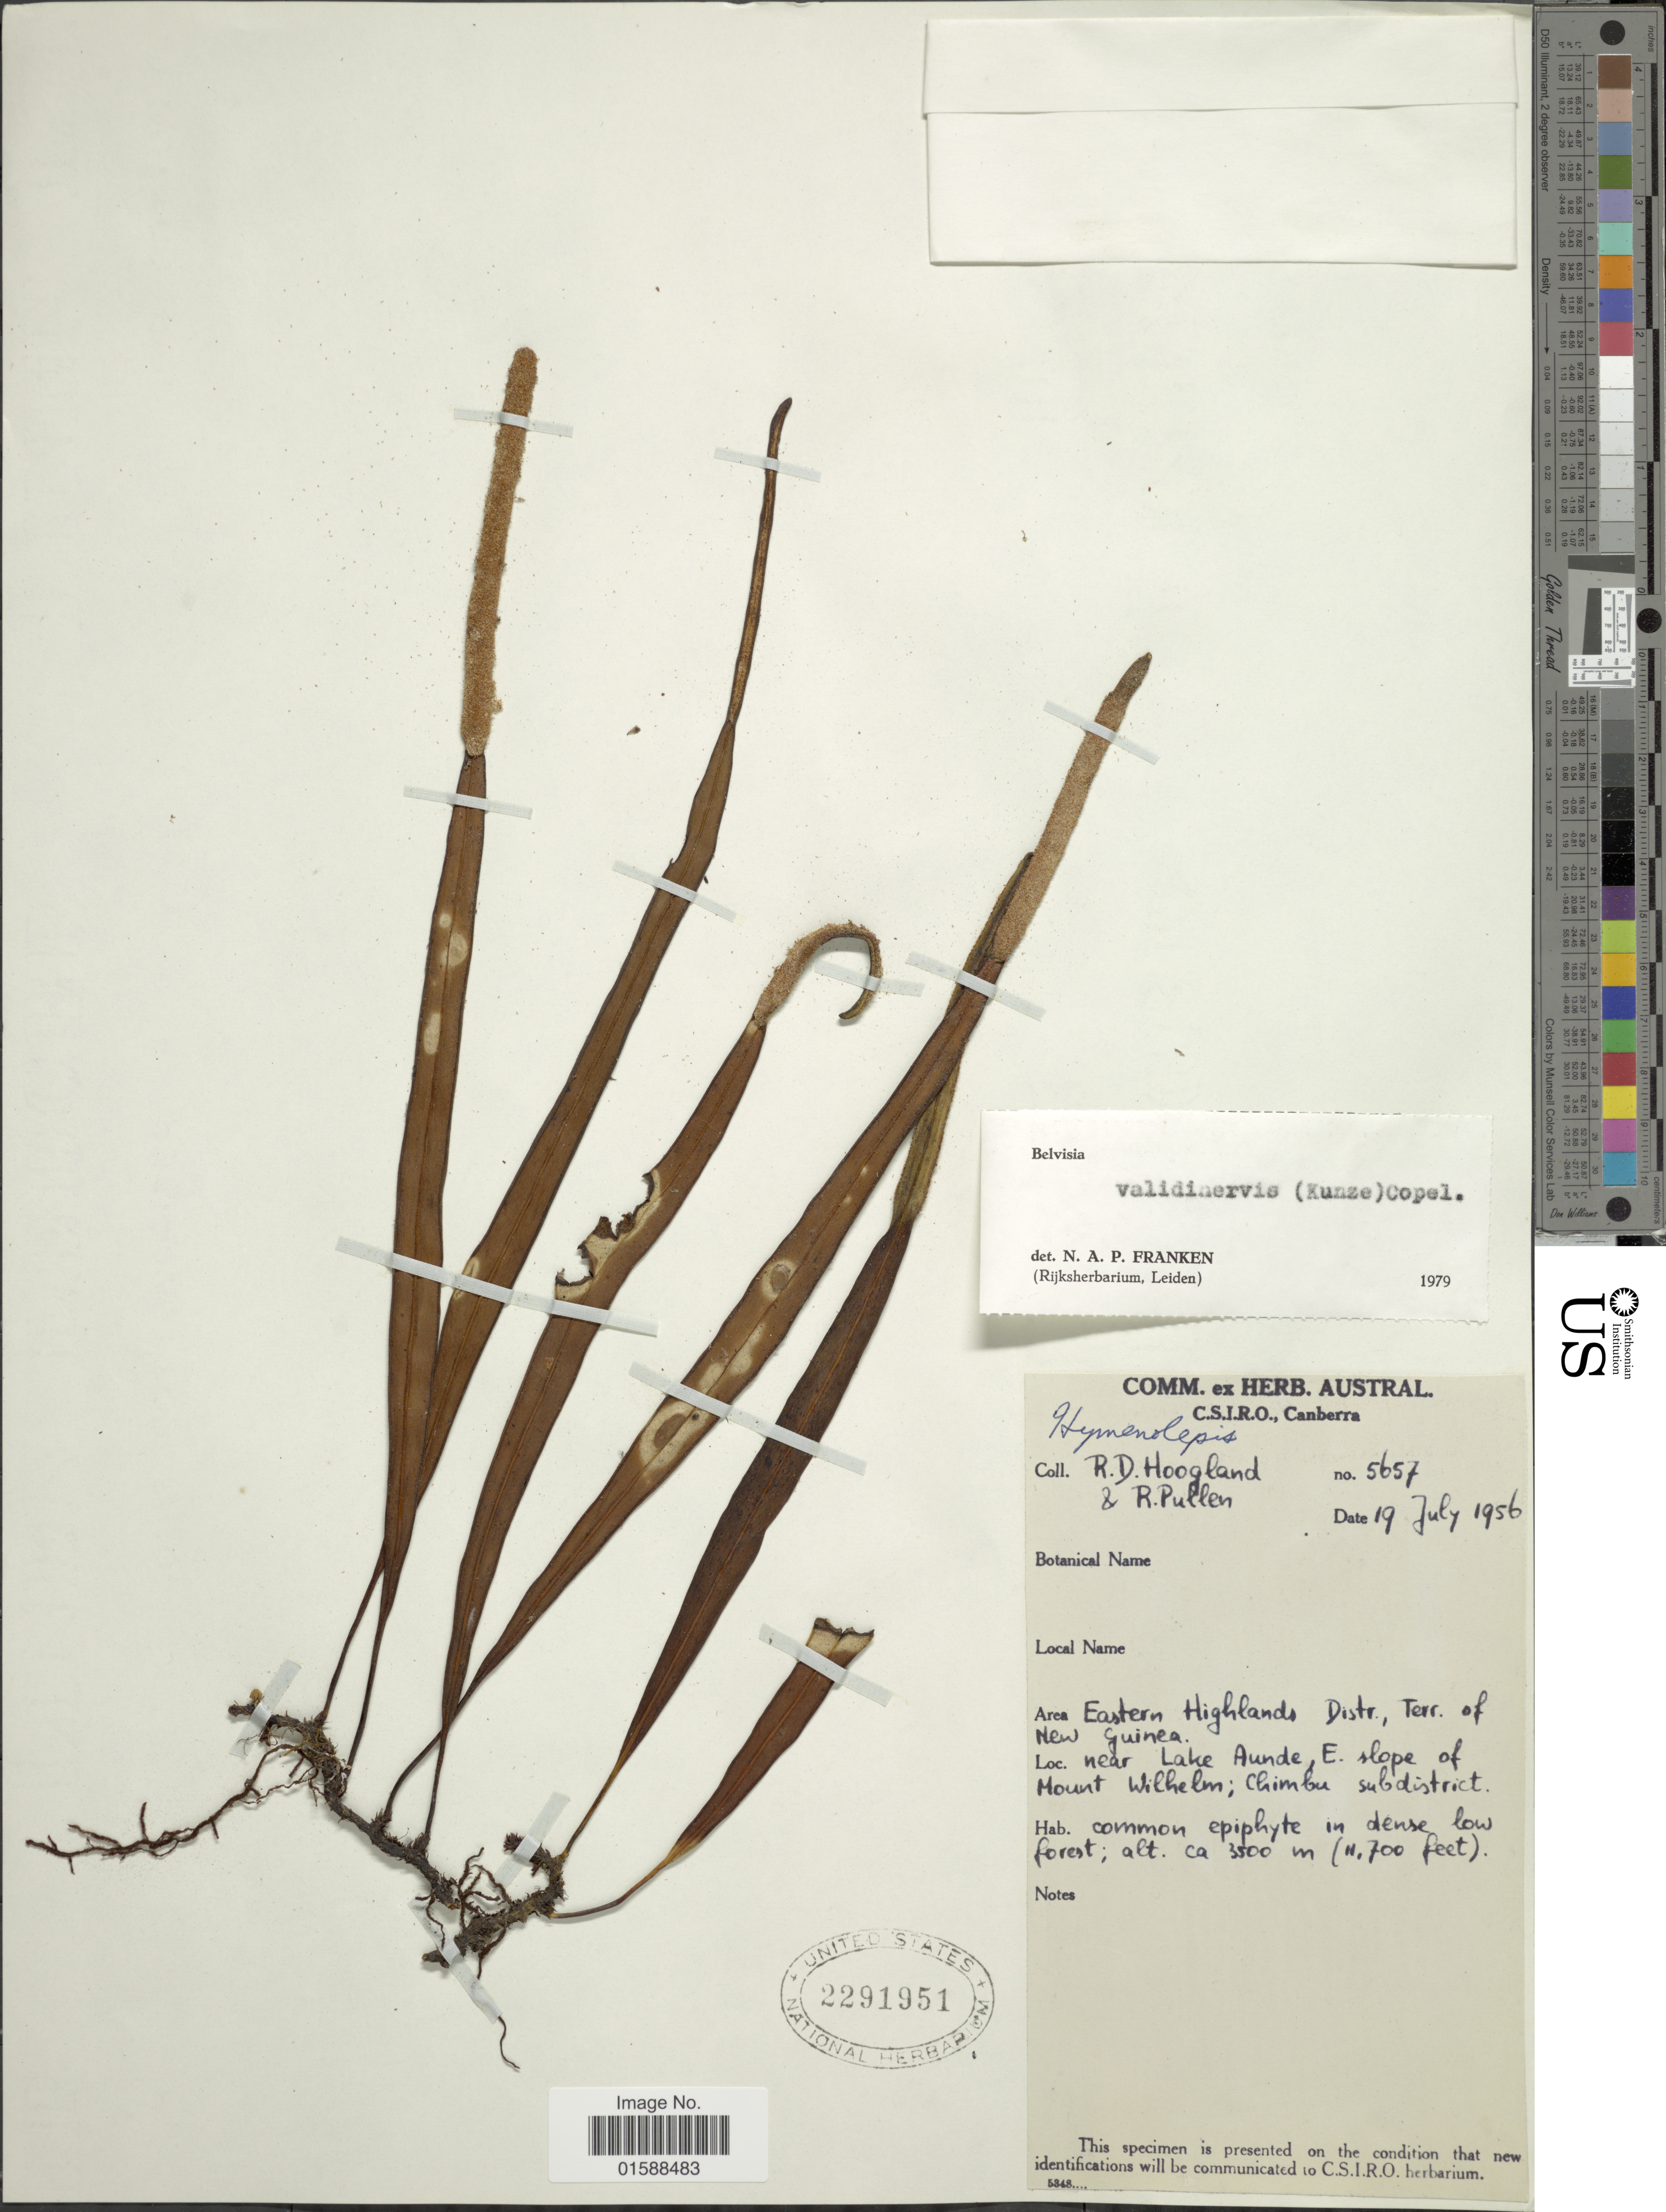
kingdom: Plantae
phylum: Tracheophyta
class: Polypodiopsida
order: Polypodiales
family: Polypodiaceae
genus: Lepisorus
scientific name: Lepisorus validinervis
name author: (Kunze) Li S. Wang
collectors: R. D. Hoogland & R. Pullen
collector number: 5657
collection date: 1956-07-19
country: Papua New Guinea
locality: New Guinea. Eastern Highlands Dstr., Terr. of New Guinea. near Lake Aunde, E. slope of Mount Wilhelm; Chimbu Subdist.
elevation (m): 3500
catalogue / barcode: US 2291951